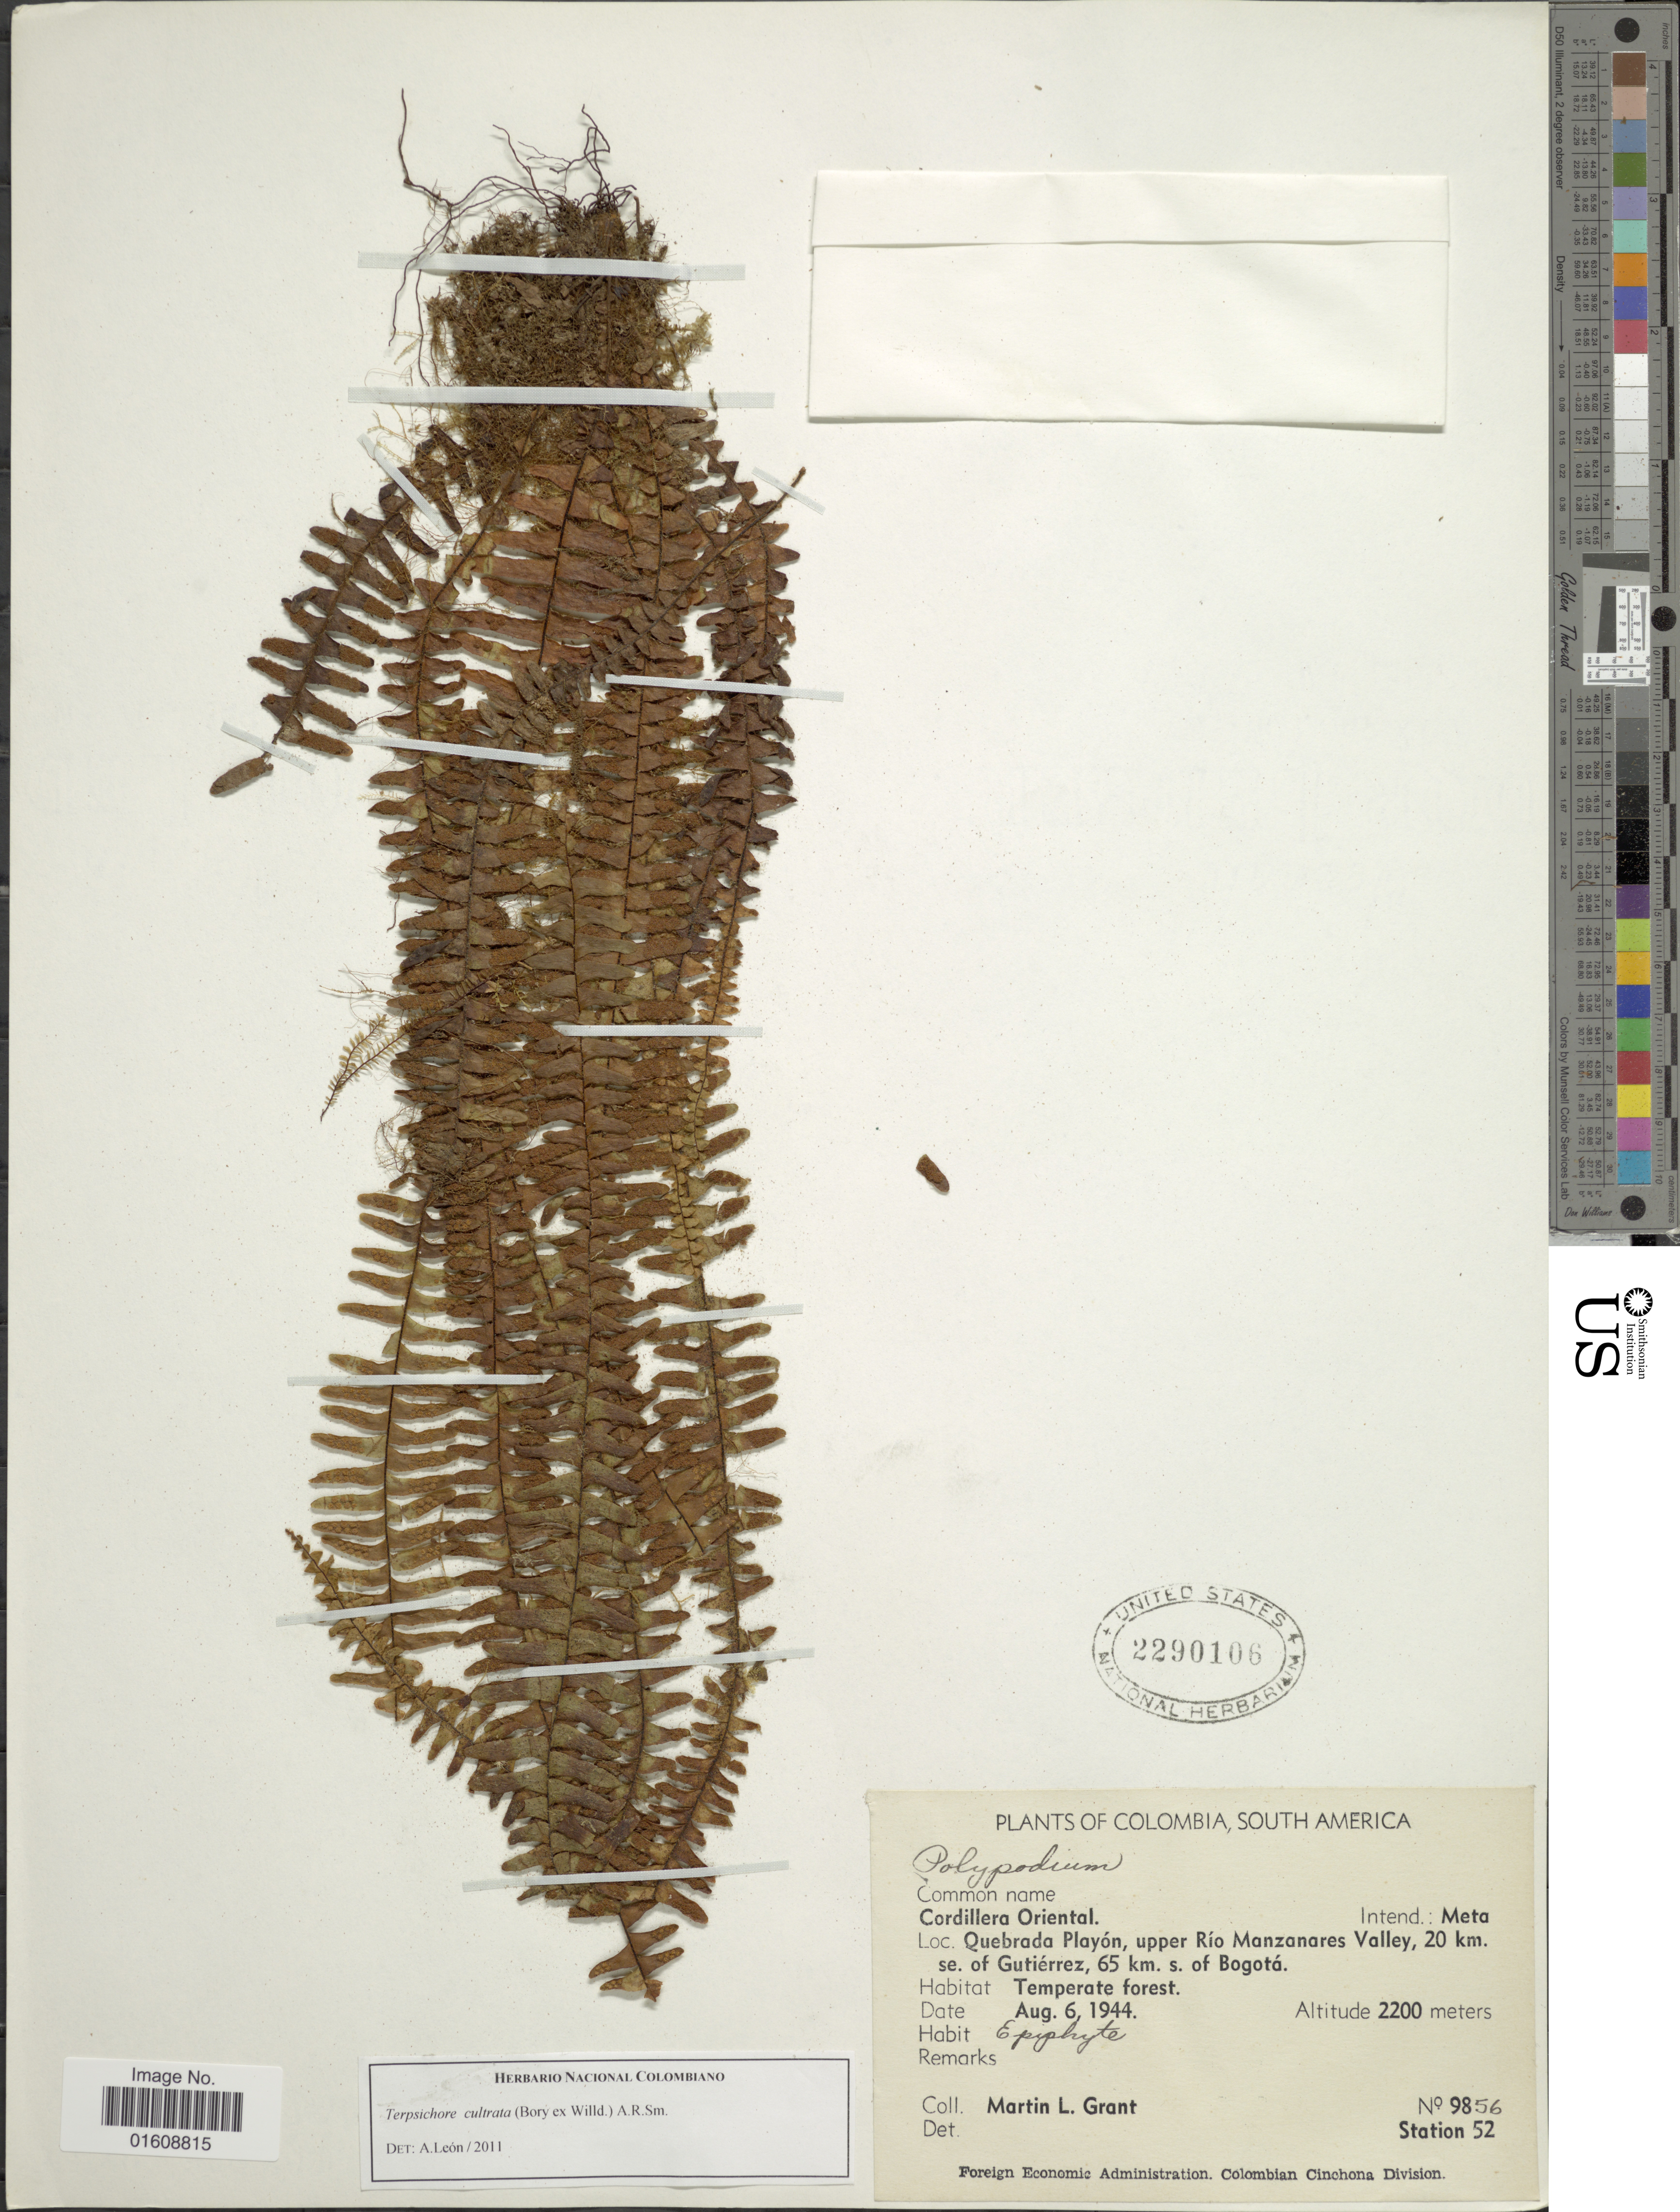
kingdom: Plantae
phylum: Tracheophyta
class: Polypodiopsida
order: Polypodiales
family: Polypodiaceae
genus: Alansmia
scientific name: Alansmia cultrata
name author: (Bory ex Willd.) Moguel & M. Kessler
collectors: M. L. Grant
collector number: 9856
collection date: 1944-08-06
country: Colombia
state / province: Meta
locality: Cordillera Oriental. Quebrada Playón, upper Río Manzanares Valley, 20 km. se. of Gutiérrez, 65 km. s. of Bogotá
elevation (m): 2200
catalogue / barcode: US 2290106